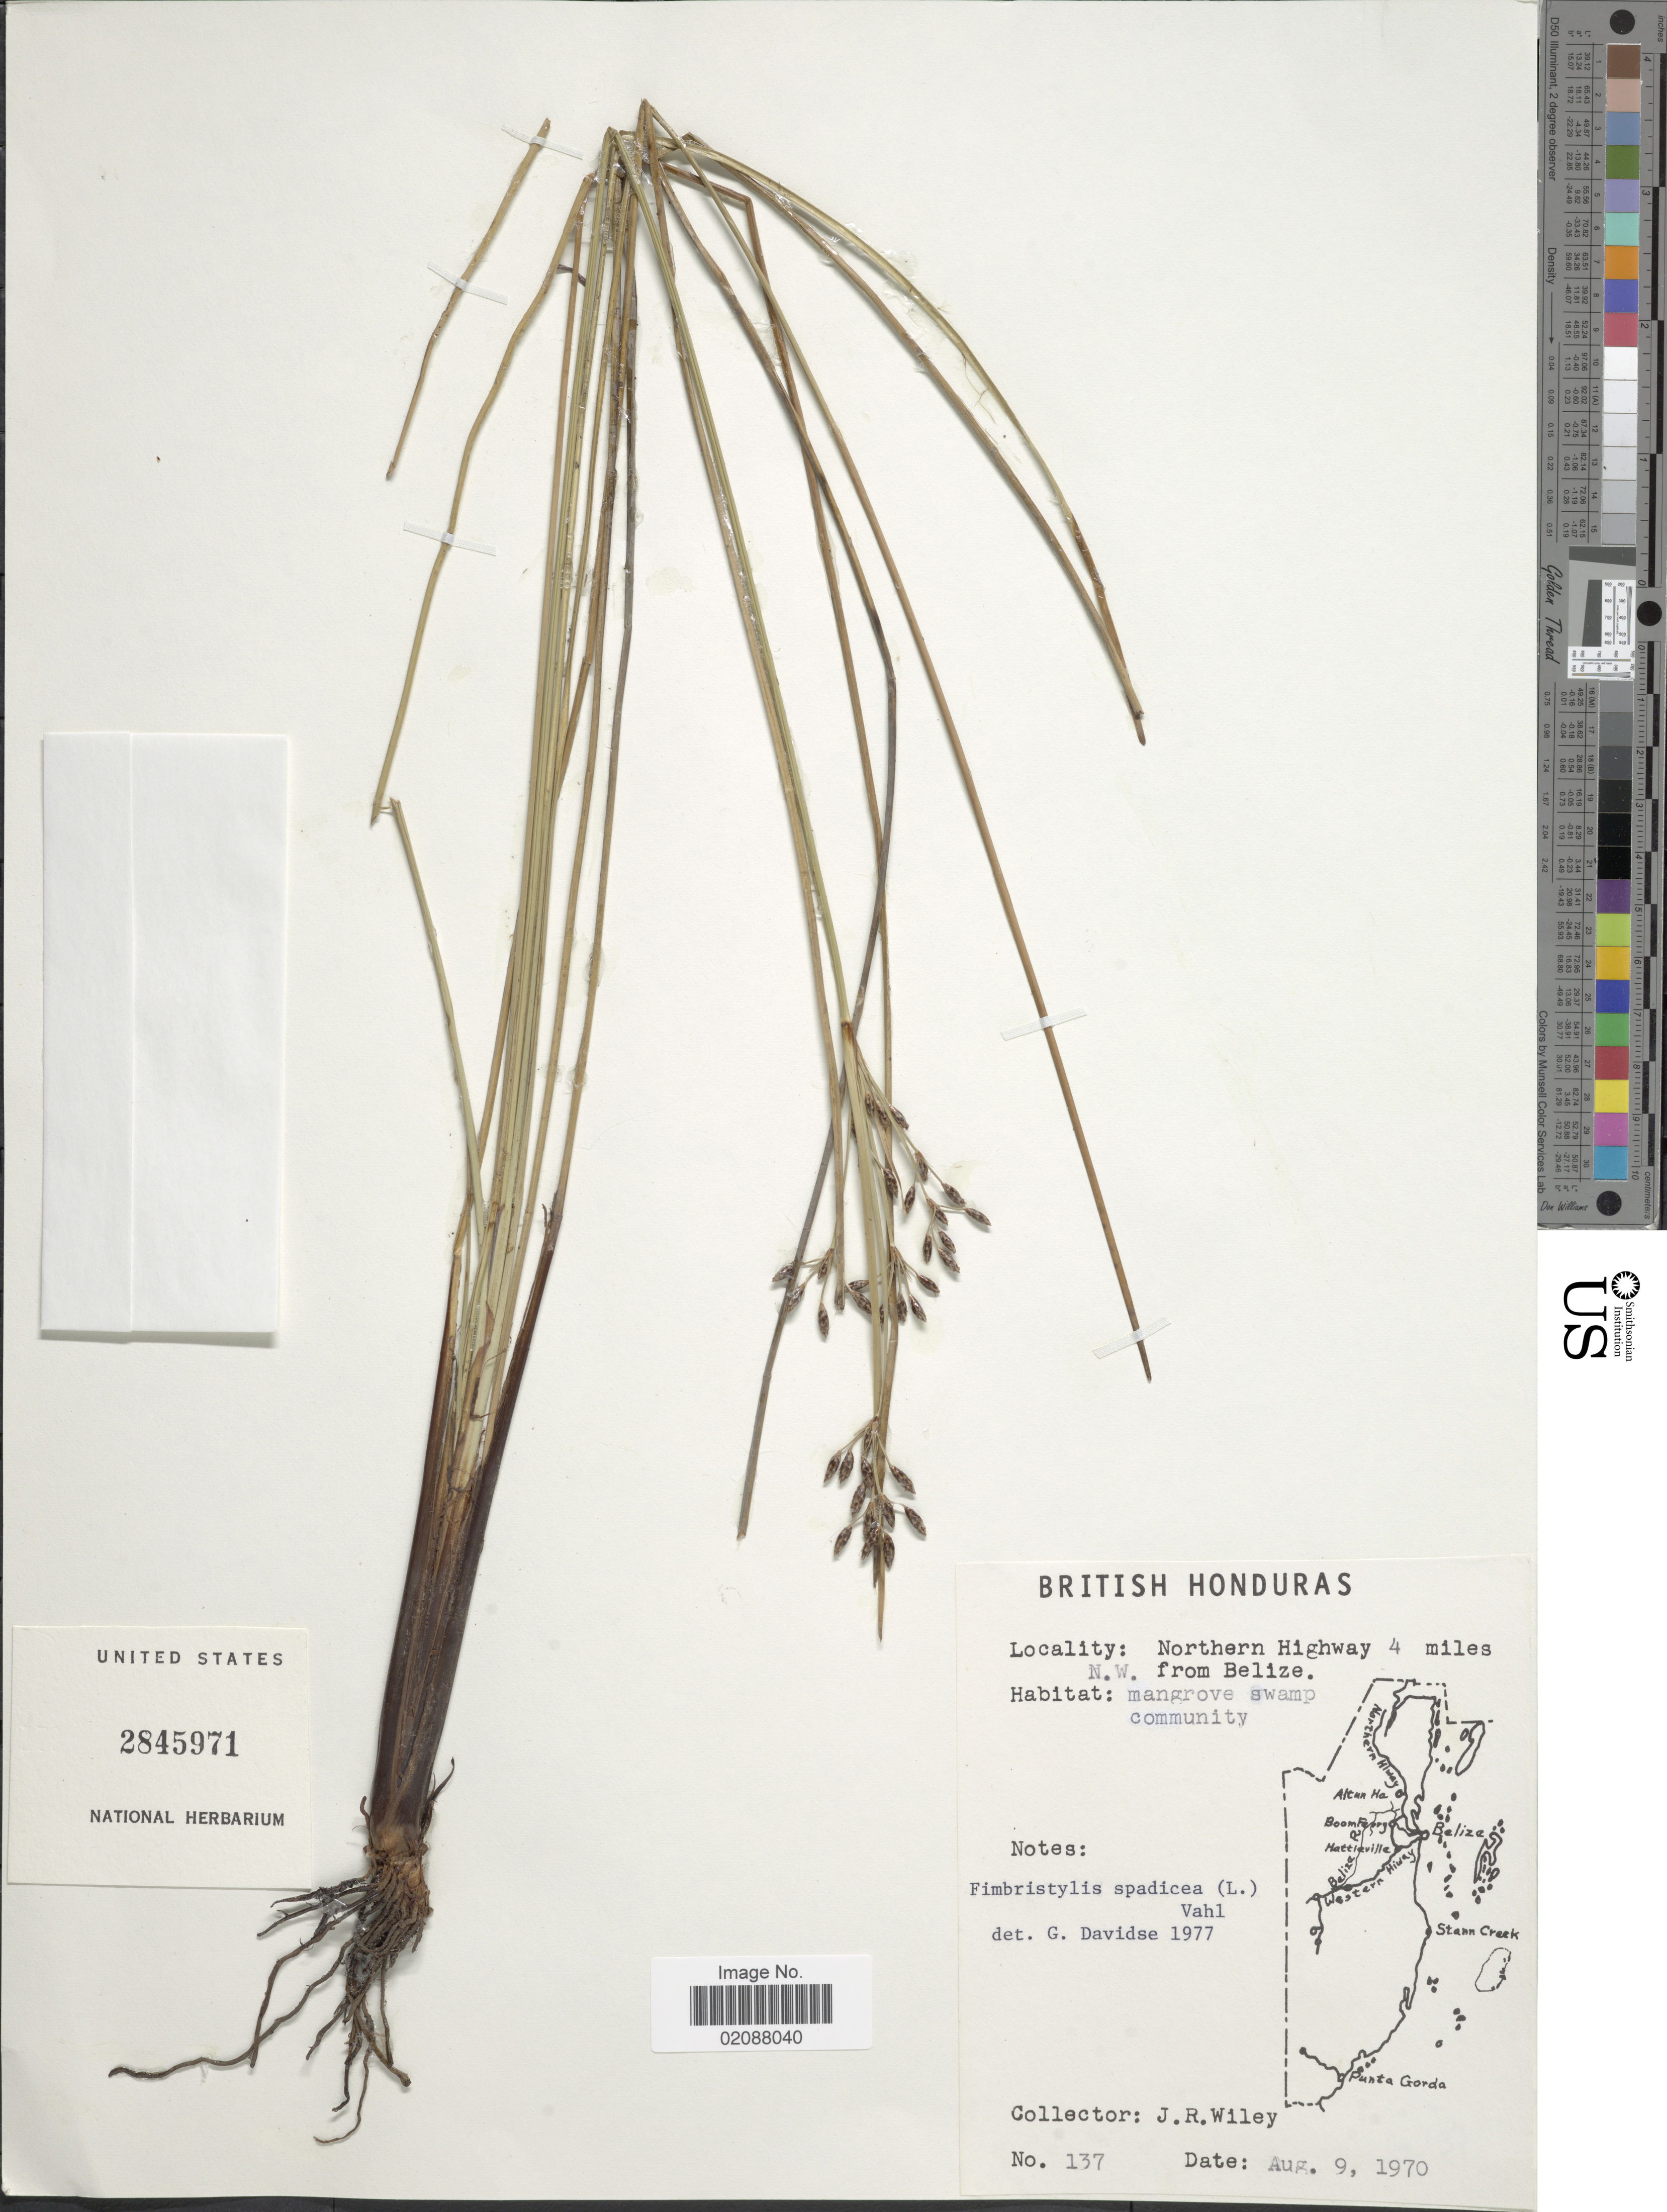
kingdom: Plantae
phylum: Tracheophyta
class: Liliopsida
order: Poales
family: Cyperaceae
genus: Fimbristylis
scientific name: Fimbristylis spadicea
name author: (L.) Vahl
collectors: J. Wiley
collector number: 137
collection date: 1970-08-09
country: Belize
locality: British Honduras, Northern Highway, 4 miles N.W. from Belize, mangrove swamp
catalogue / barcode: US 2845971